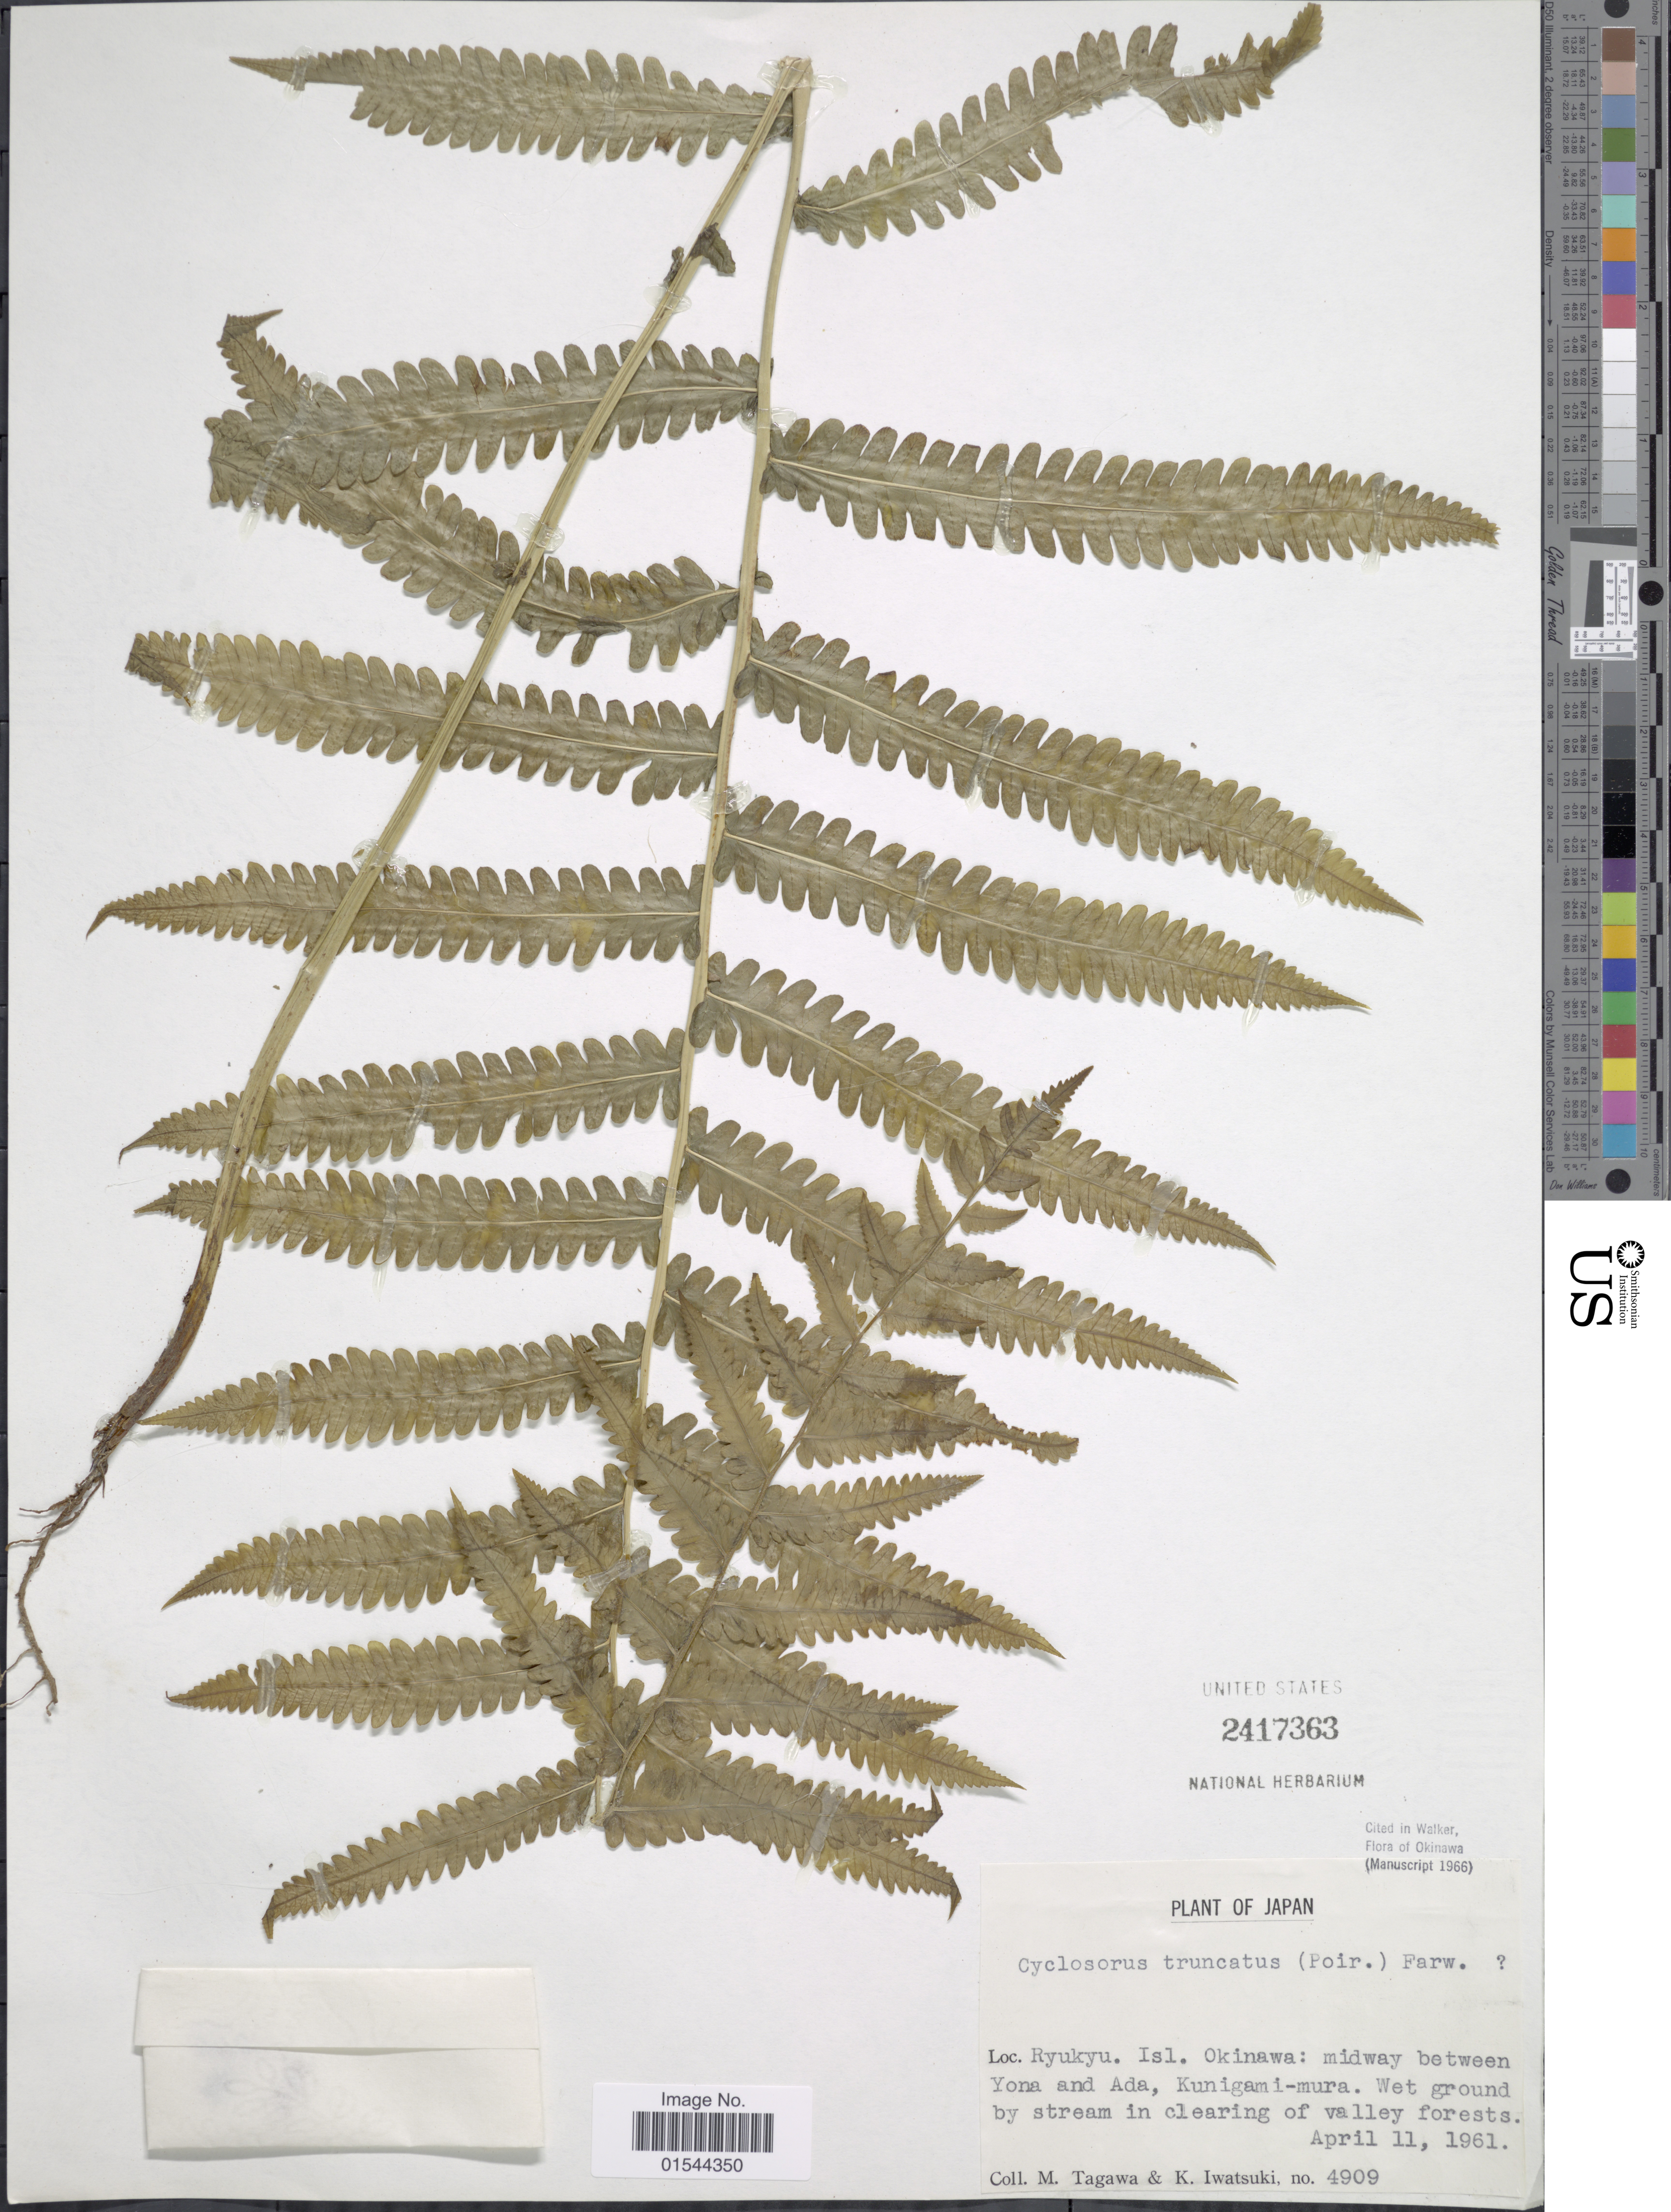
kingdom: Plantae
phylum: Tracheophyta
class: Polypodiopsida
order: Polypodiales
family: Thelypteridaceae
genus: Pneumatopteris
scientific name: Pneumatopteris truncata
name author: (Poir.) Holttum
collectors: M. Tagawa & K. Iwatsuki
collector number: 4909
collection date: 1961-04-11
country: Japan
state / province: Okinawa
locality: Ryukyu Isl. Okinawa: midway between Yona and Ada, Kunigami-mura. Wet ground by stream in clearing of valley forests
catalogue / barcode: US 2417363